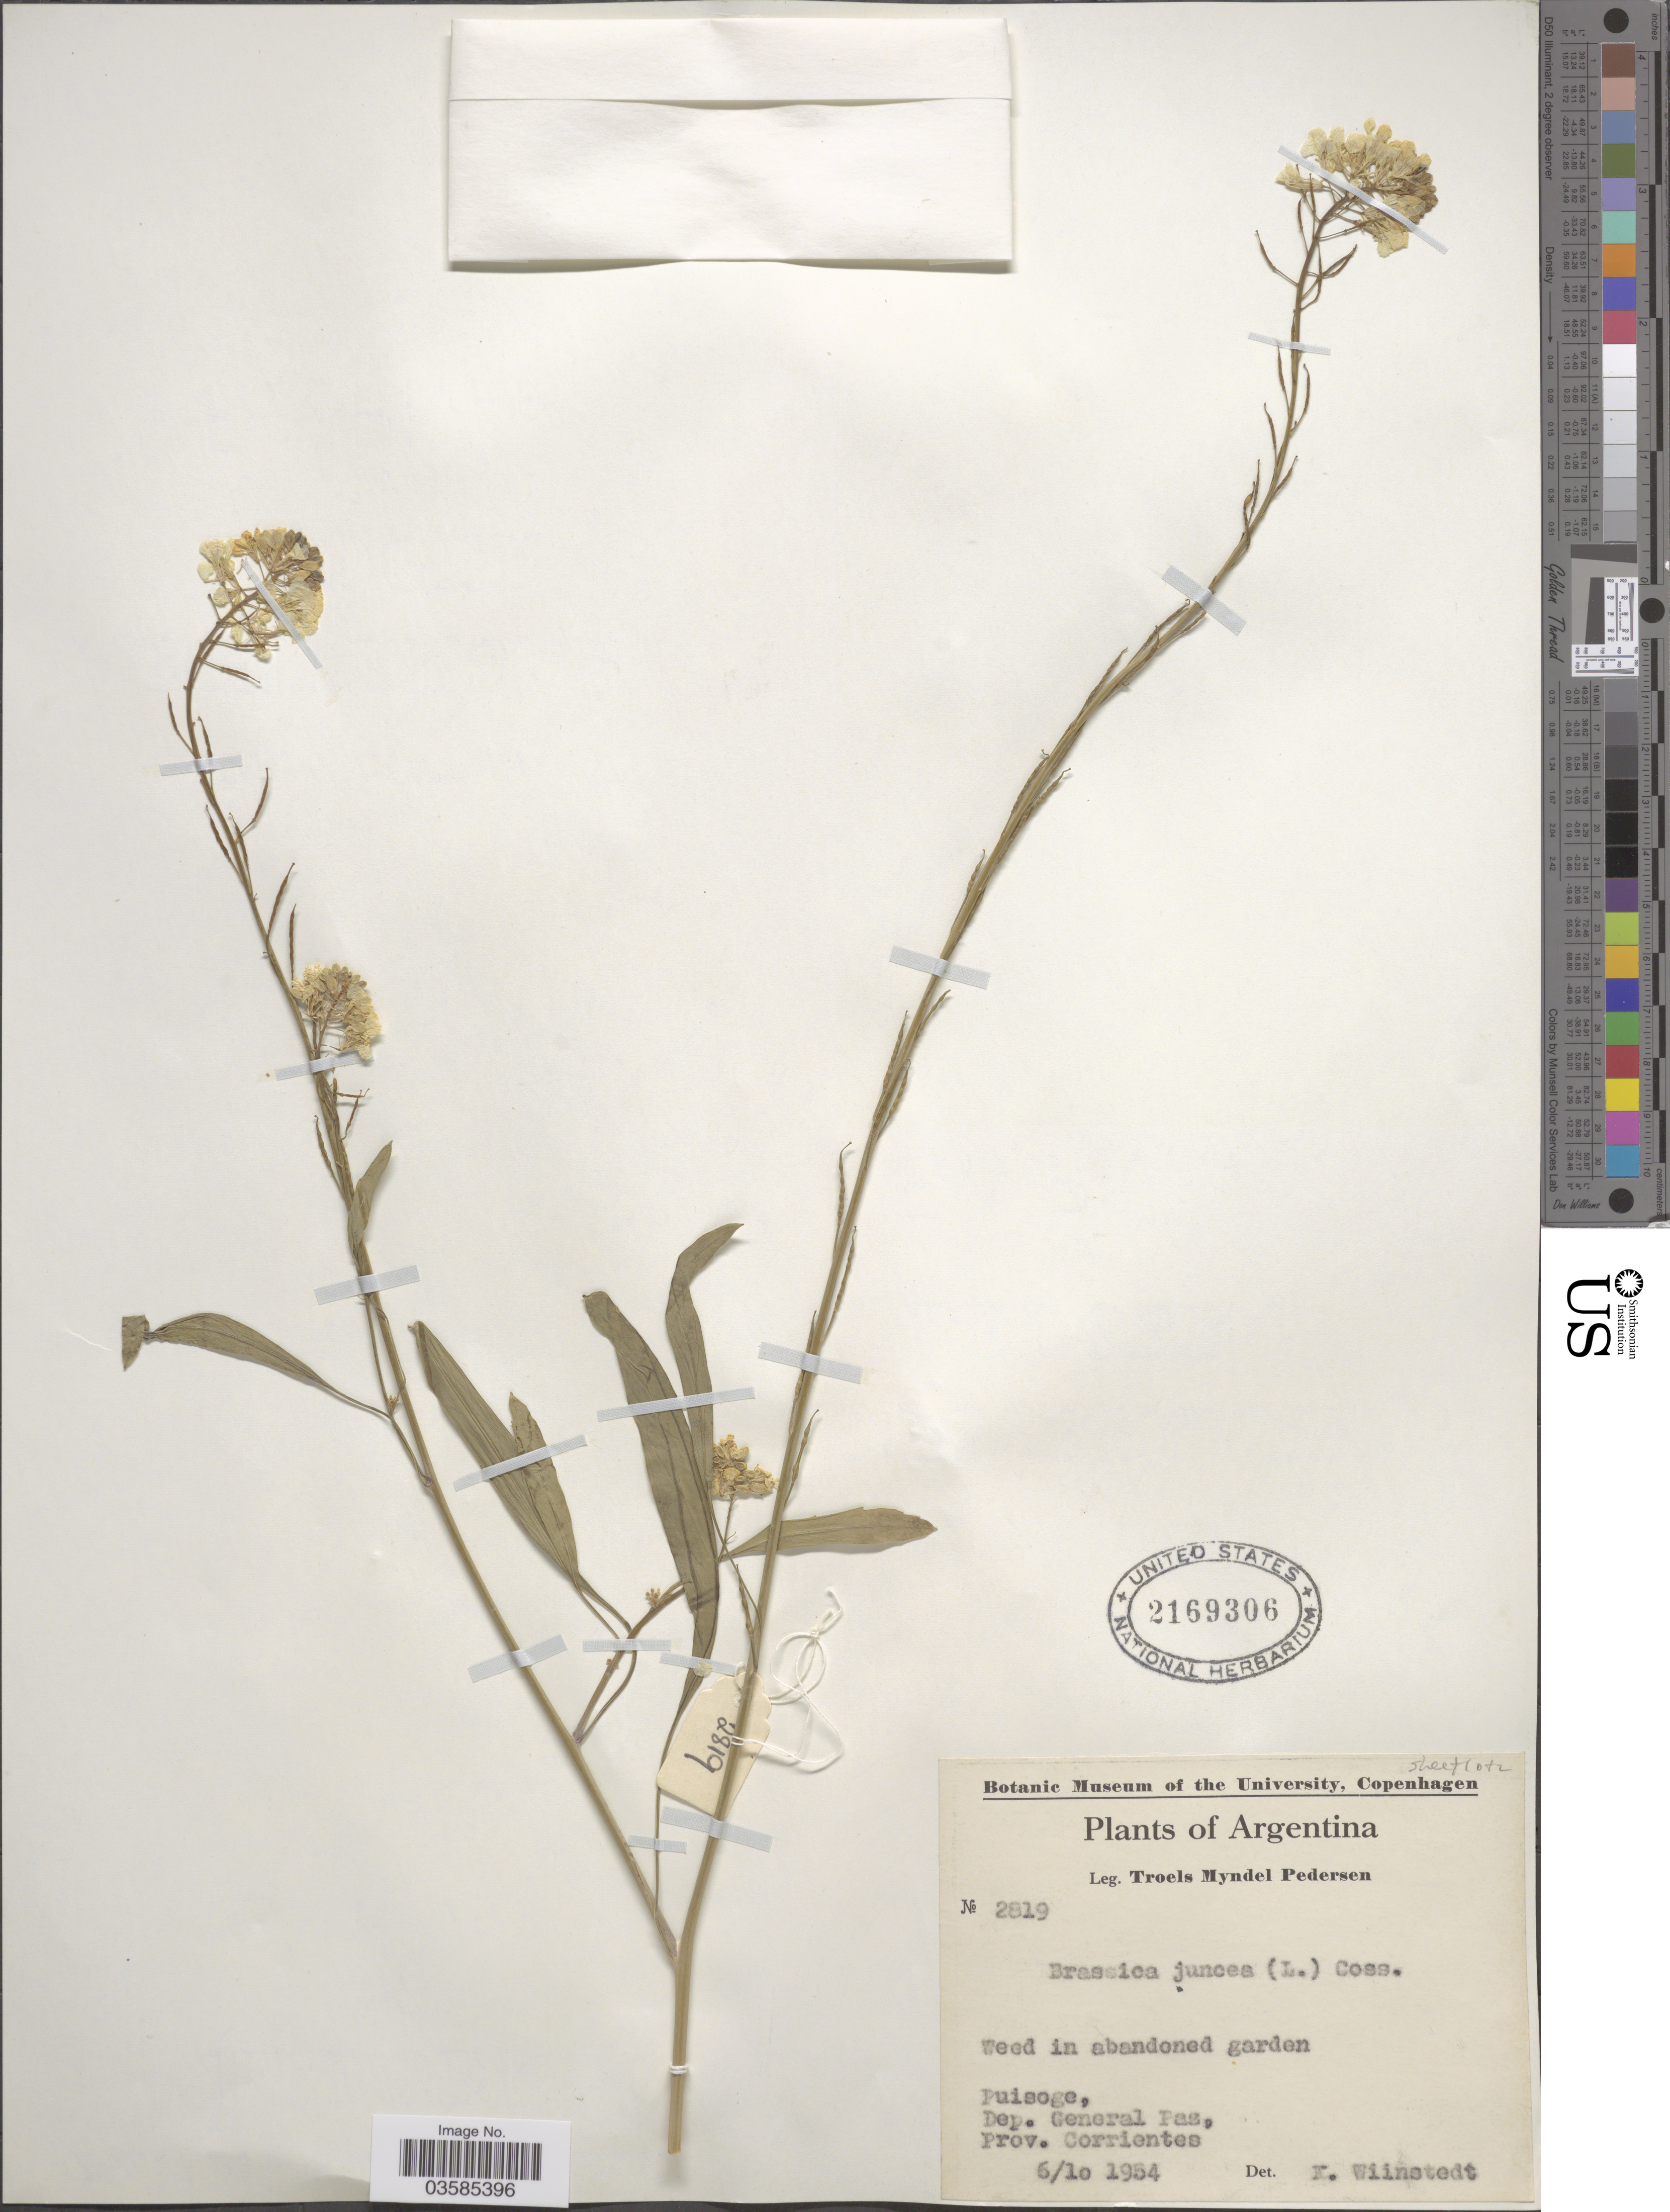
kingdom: Plantae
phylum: Tracheophyta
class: Magnoliopsida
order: Brassicales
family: Brassicaceae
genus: Brassica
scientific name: Brassica juncea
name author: (L.) Czern.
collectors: T. Pederson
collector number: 2819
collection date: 1954-10-06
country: Argentina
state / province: Corrientes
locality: Puisoge, Dep. General Paz.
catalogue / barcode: US 2169306